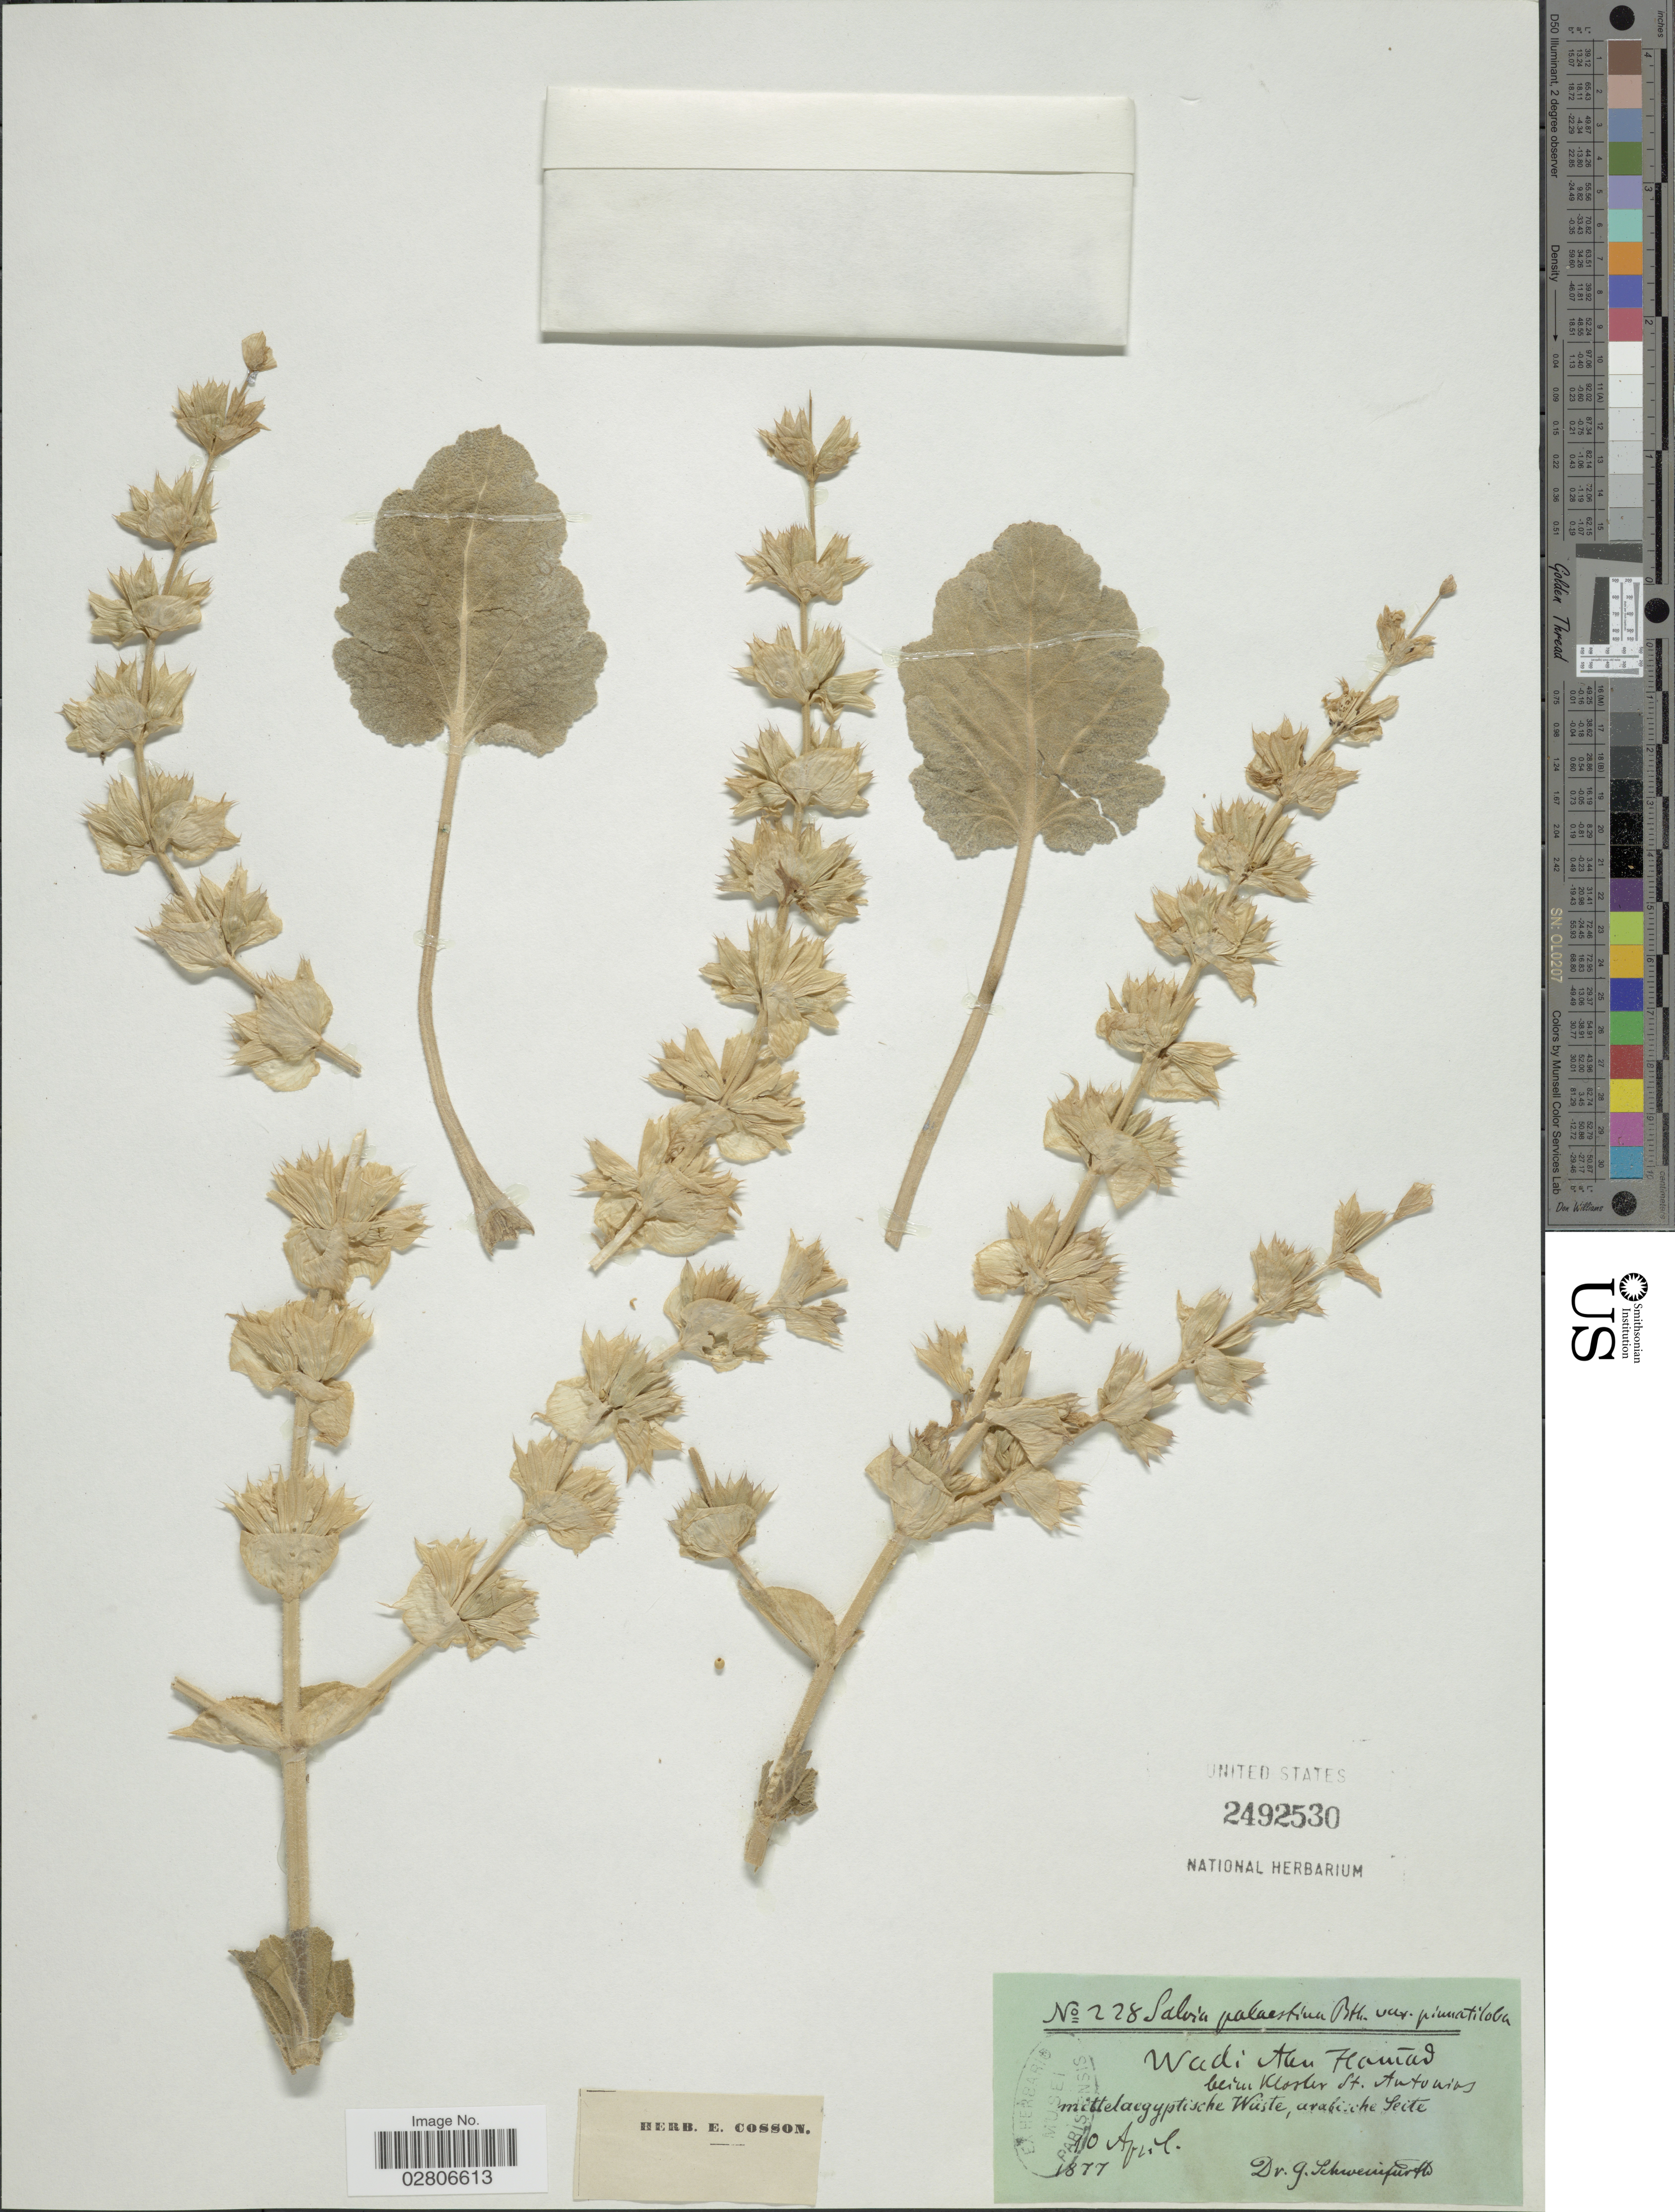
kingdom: Plantae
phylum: Tracheophyta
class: Magnoliopsida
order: Lamiales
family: Lamiaceae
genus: Salvia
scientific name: Salvia palaestina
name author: Benth.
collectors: G. A. Schweinfurth (herbarium)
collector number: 228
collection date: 1877-04-10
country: Egypt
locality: Wadi Abu Hamad beim Kloster St. Antonios mittelaegyptische Wüste, arabische Seite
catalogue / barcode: US 2492530